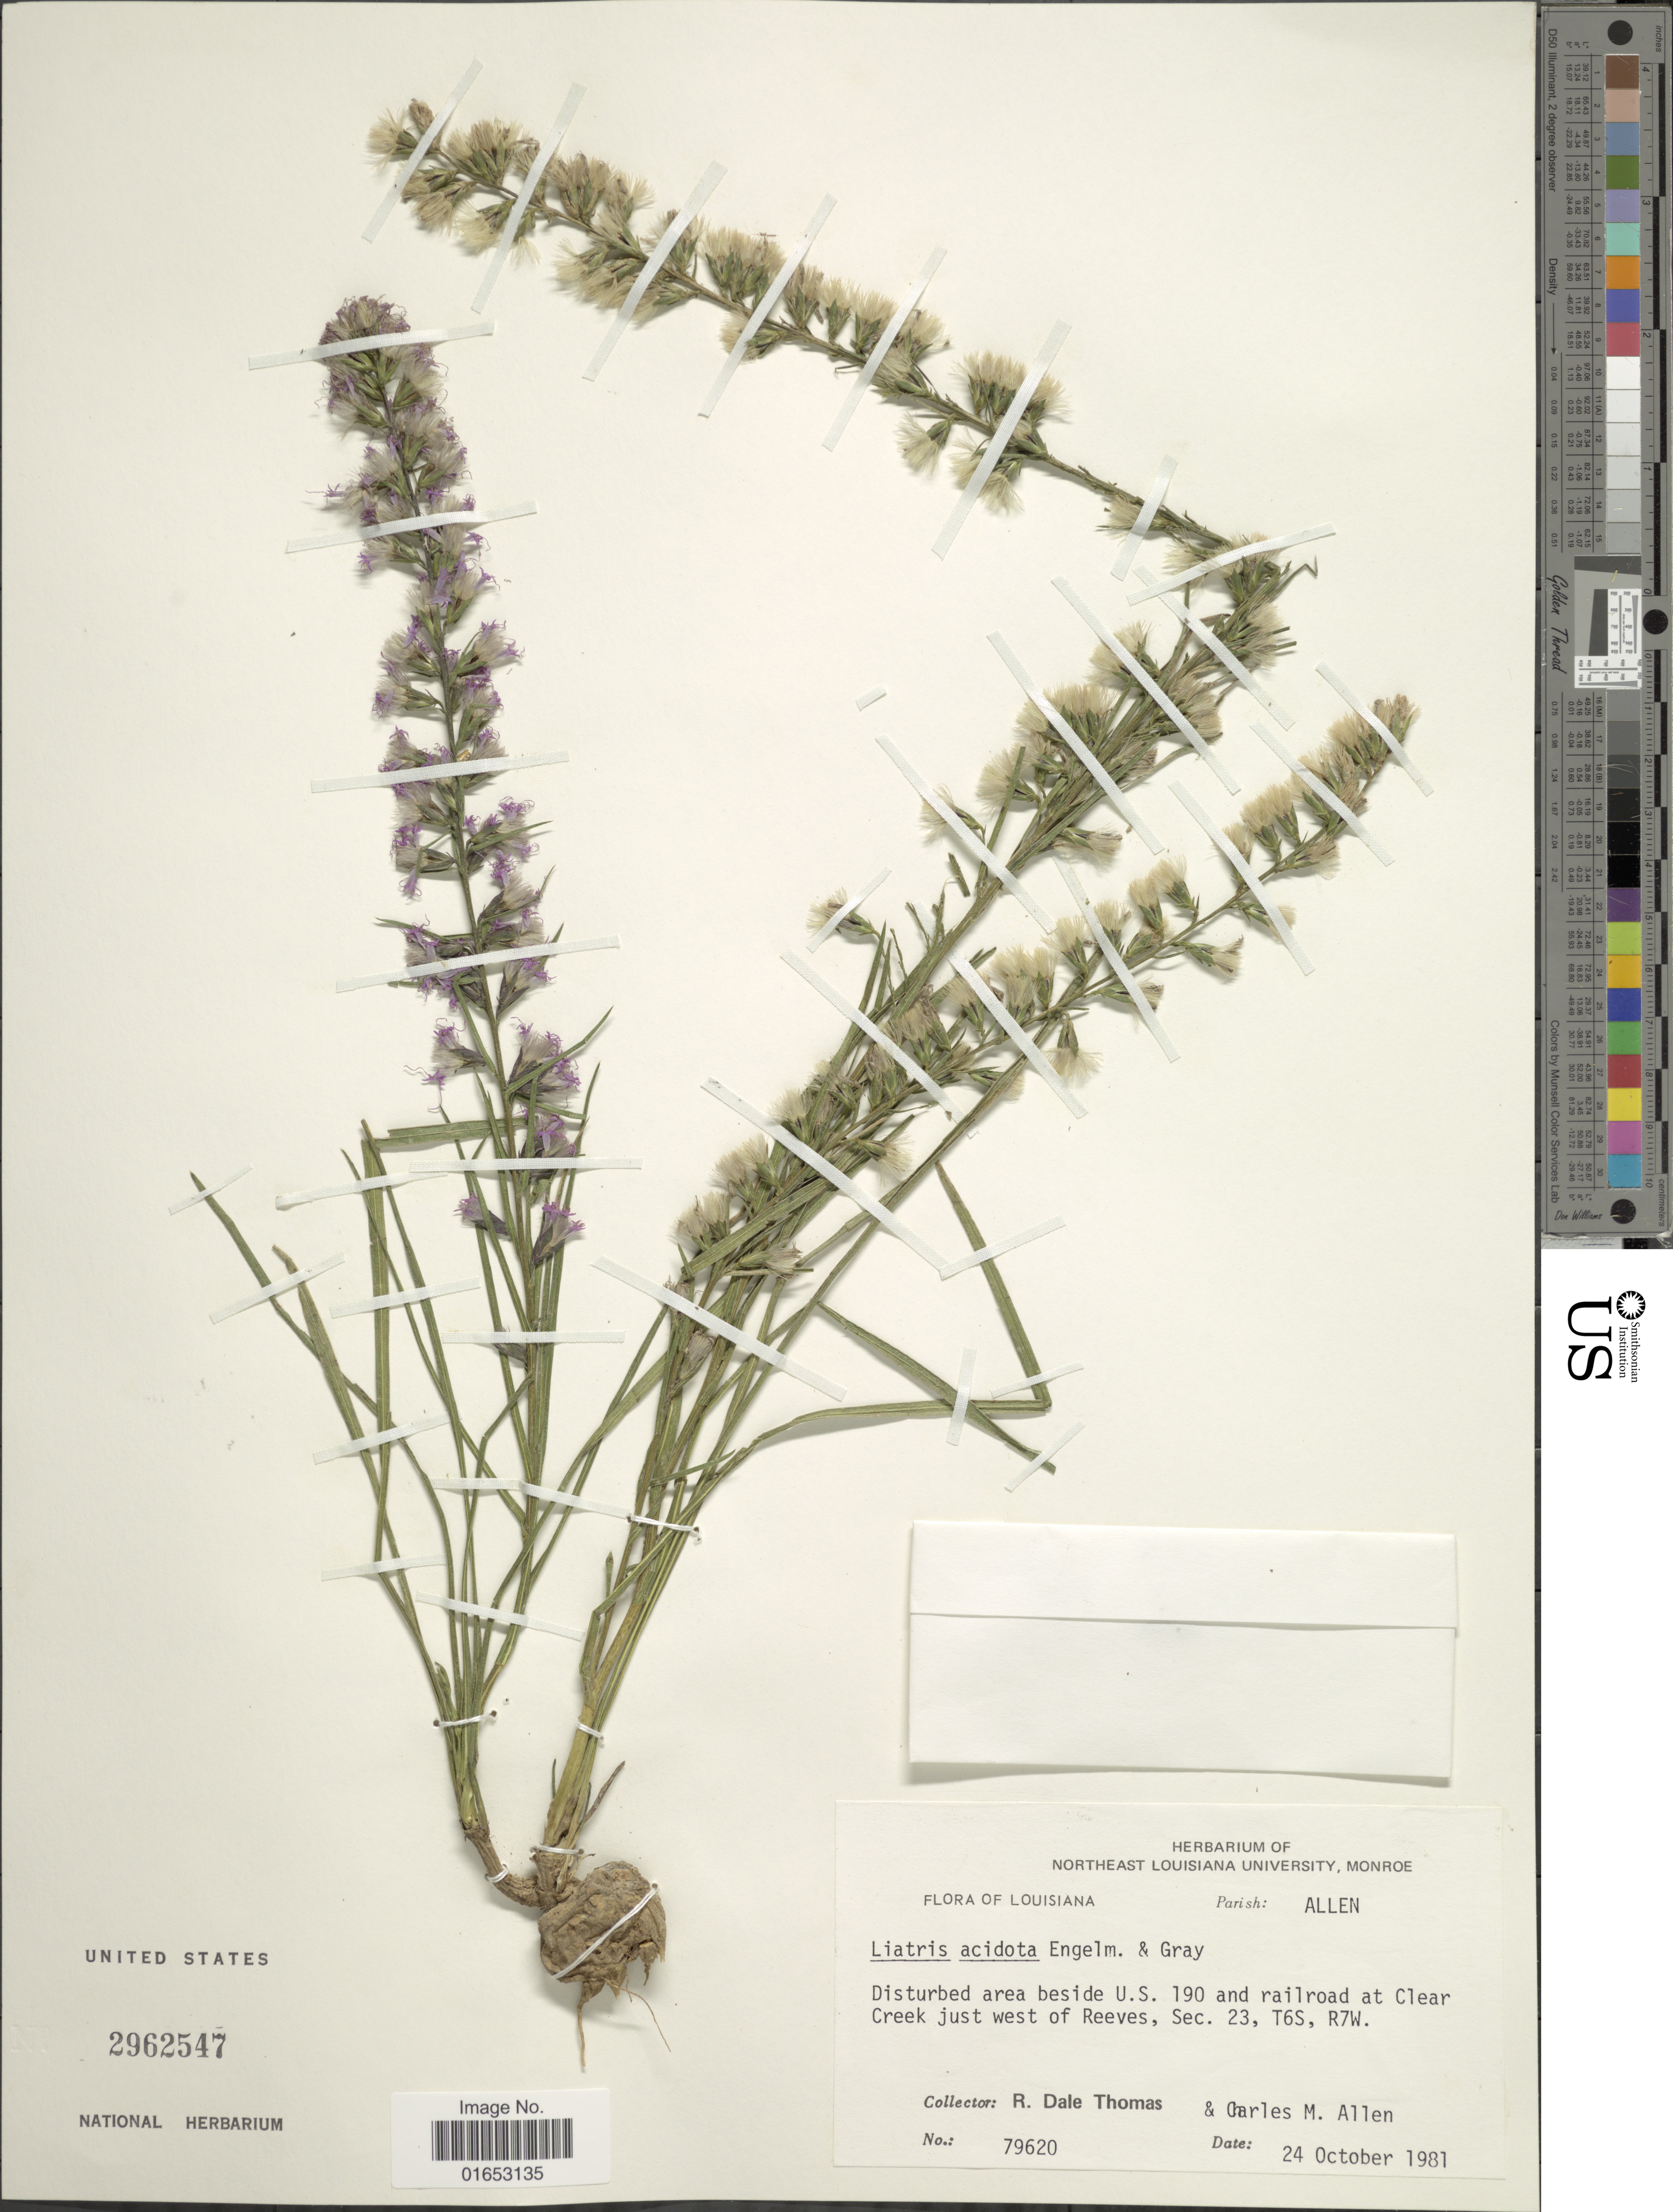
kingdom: Plantae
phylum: Tracheophyta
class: Magnoliopsida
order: Asterales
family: Asteraceae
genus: Liatris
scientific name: Liatris acidota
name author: Engelm. & A. Gray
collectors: R. Thomas & C. M. Allen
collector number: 79620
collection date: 1981-10-24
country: United States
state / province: Louisiana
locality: Parish: Allen, Disturbed area beside U.S. 190 and railroad at Clear Creek just west of Reeves, Sec. 23, T6S, R7W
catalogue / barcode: US 2962547